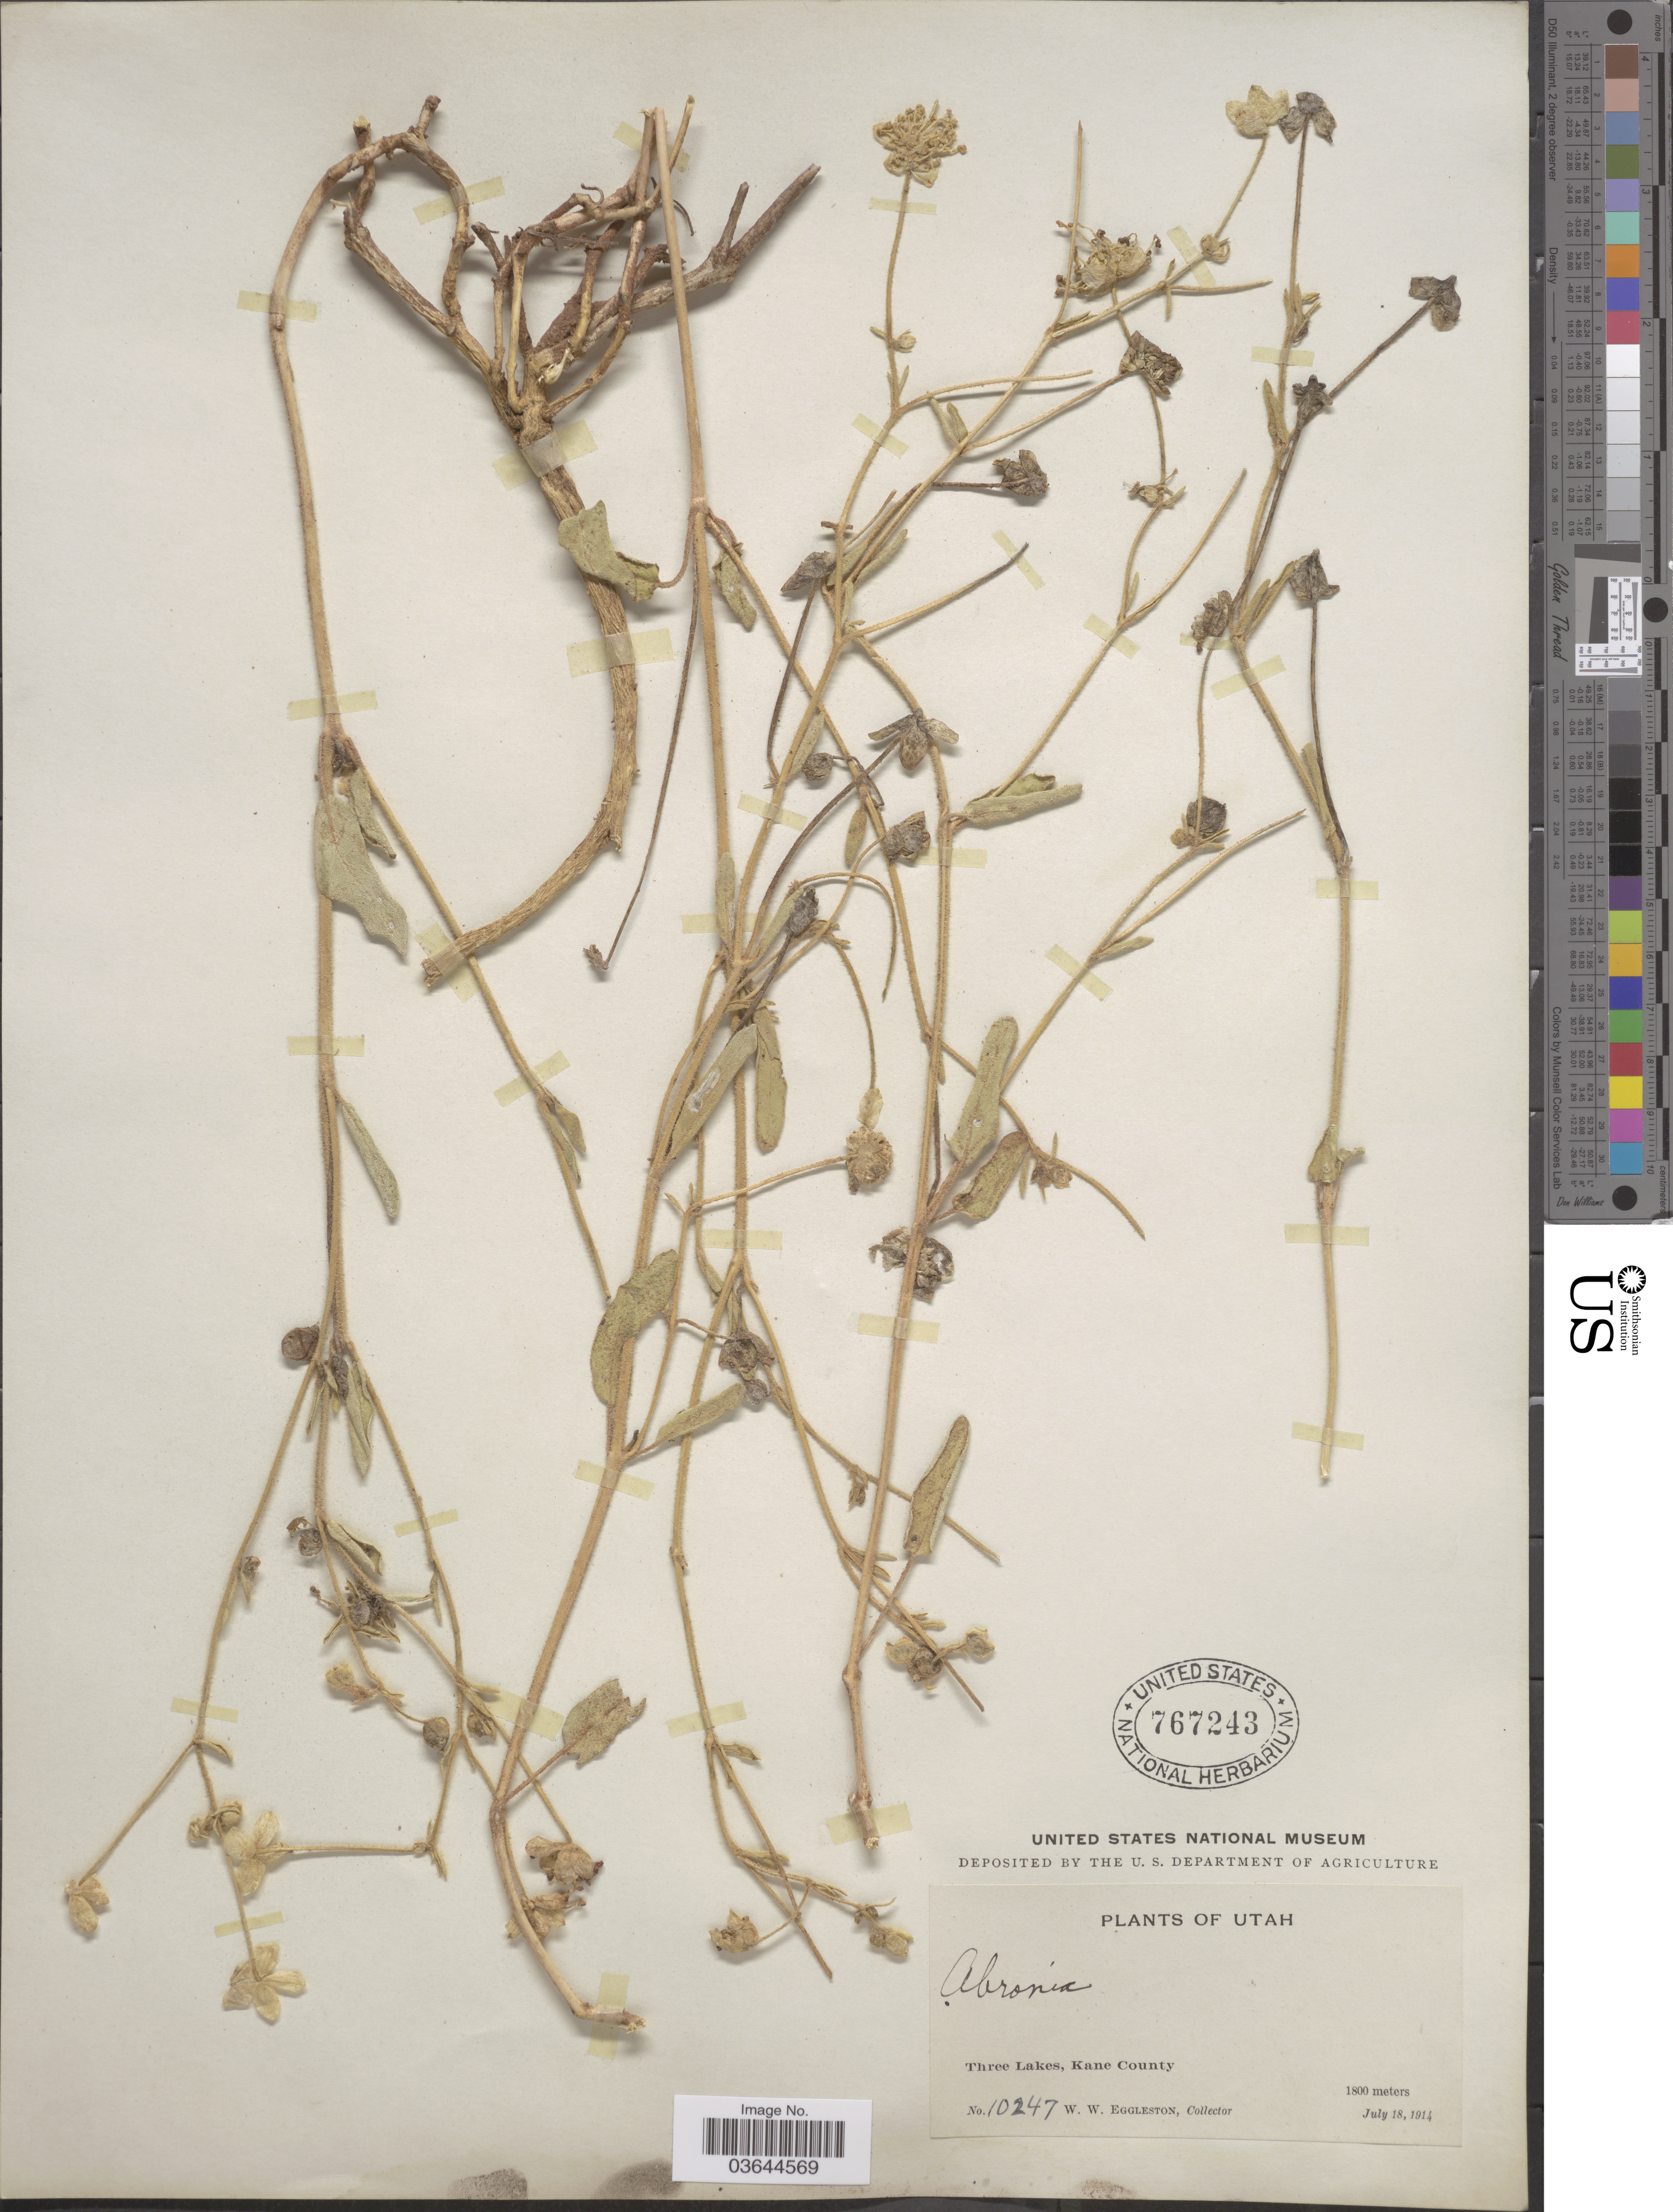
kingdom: Plantae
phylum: Tracheophyta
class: Magnoliopsida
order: Caryophyllales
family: Nyctaginaceae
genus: Abronia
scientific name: Abronia fragrans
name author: Nutt. ex Hook.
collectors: W. W. Eggleston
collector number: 10247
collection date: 1914-07-18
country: United States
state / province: Utah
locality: Three Lakes, Kane County.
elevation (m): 1800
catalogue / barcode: US 767243